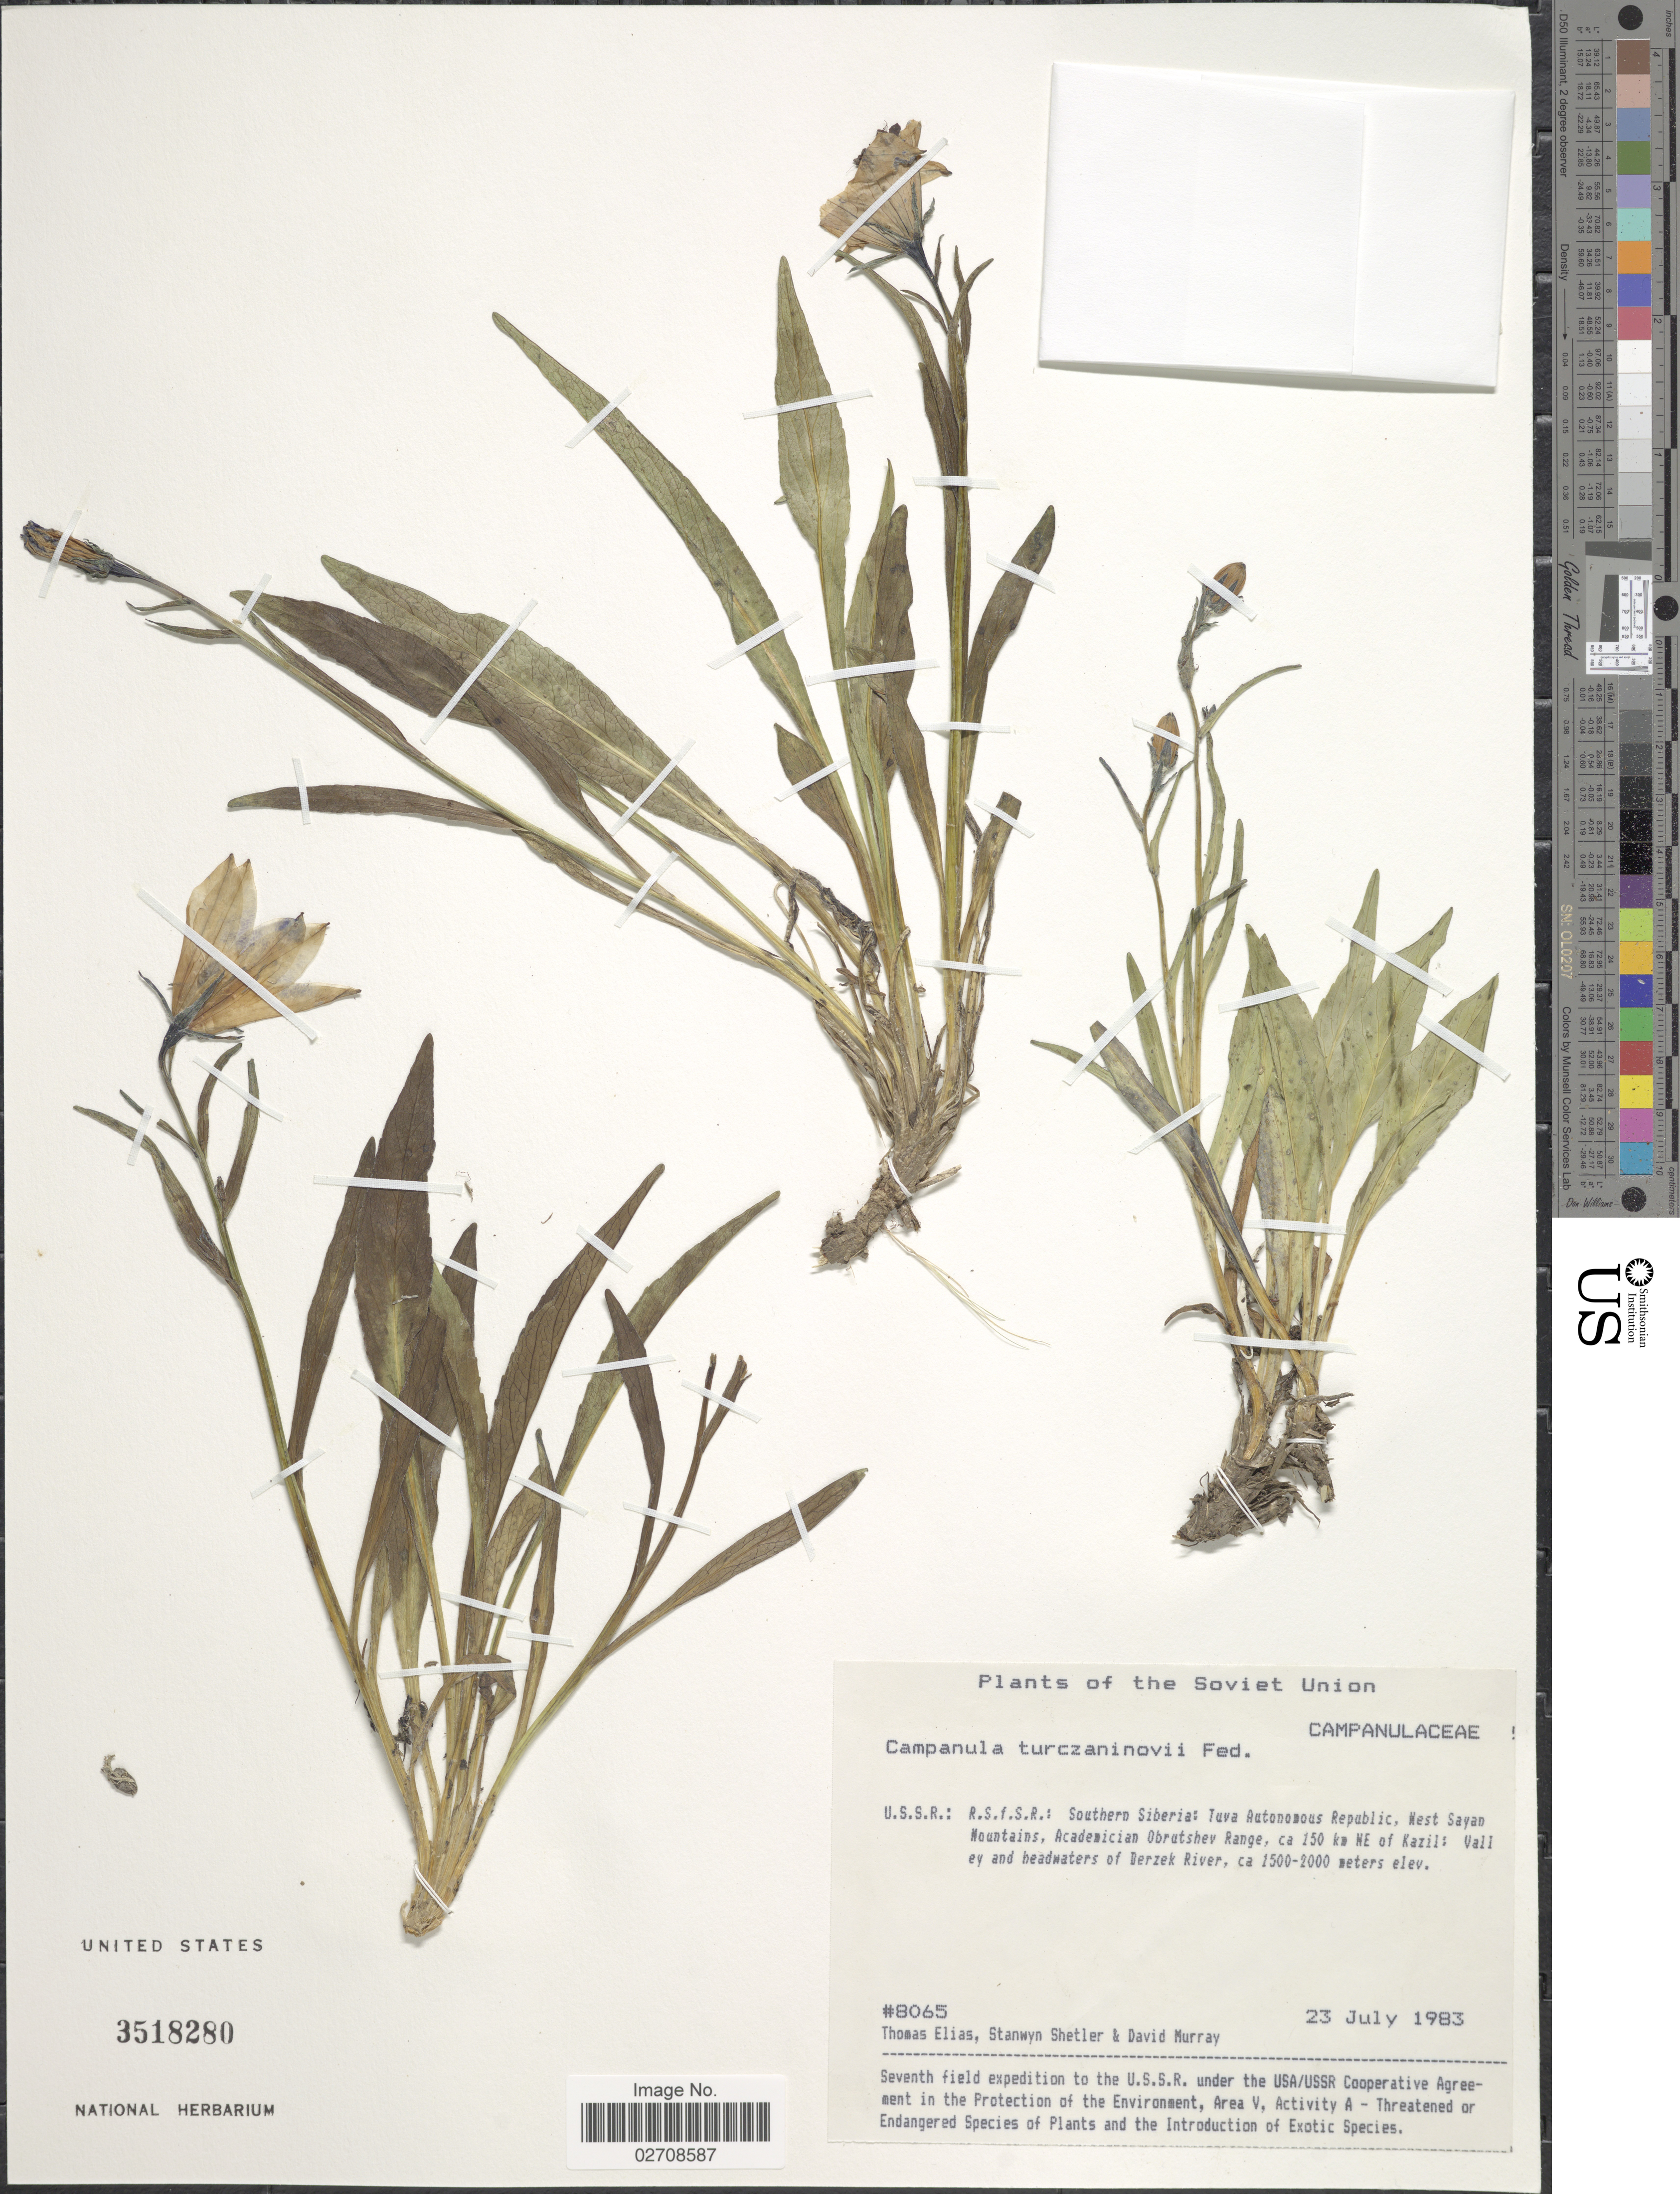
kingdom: Plantae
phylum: Tracheophyta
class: Magnoliopsida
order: Asterales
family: Campanulaceae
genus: Campanula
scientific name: Campanula turczaninovii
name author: Fed.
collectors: T. S. Elias, S. Shetler & D. F. Murray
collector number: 8065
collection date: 1983-07-23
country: Russian Federation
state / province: Tuva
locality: The Soviet Union, U.S.S.R.: R.S.f.S.R.: Southern Siberia: Tuva Autonomous Republic, West Sayan Mountains, Academician Obrutshev Range, 150 km NE of Kazil, Valley and headwaters of Berzek River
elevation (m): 1500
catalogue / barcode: US 3518280